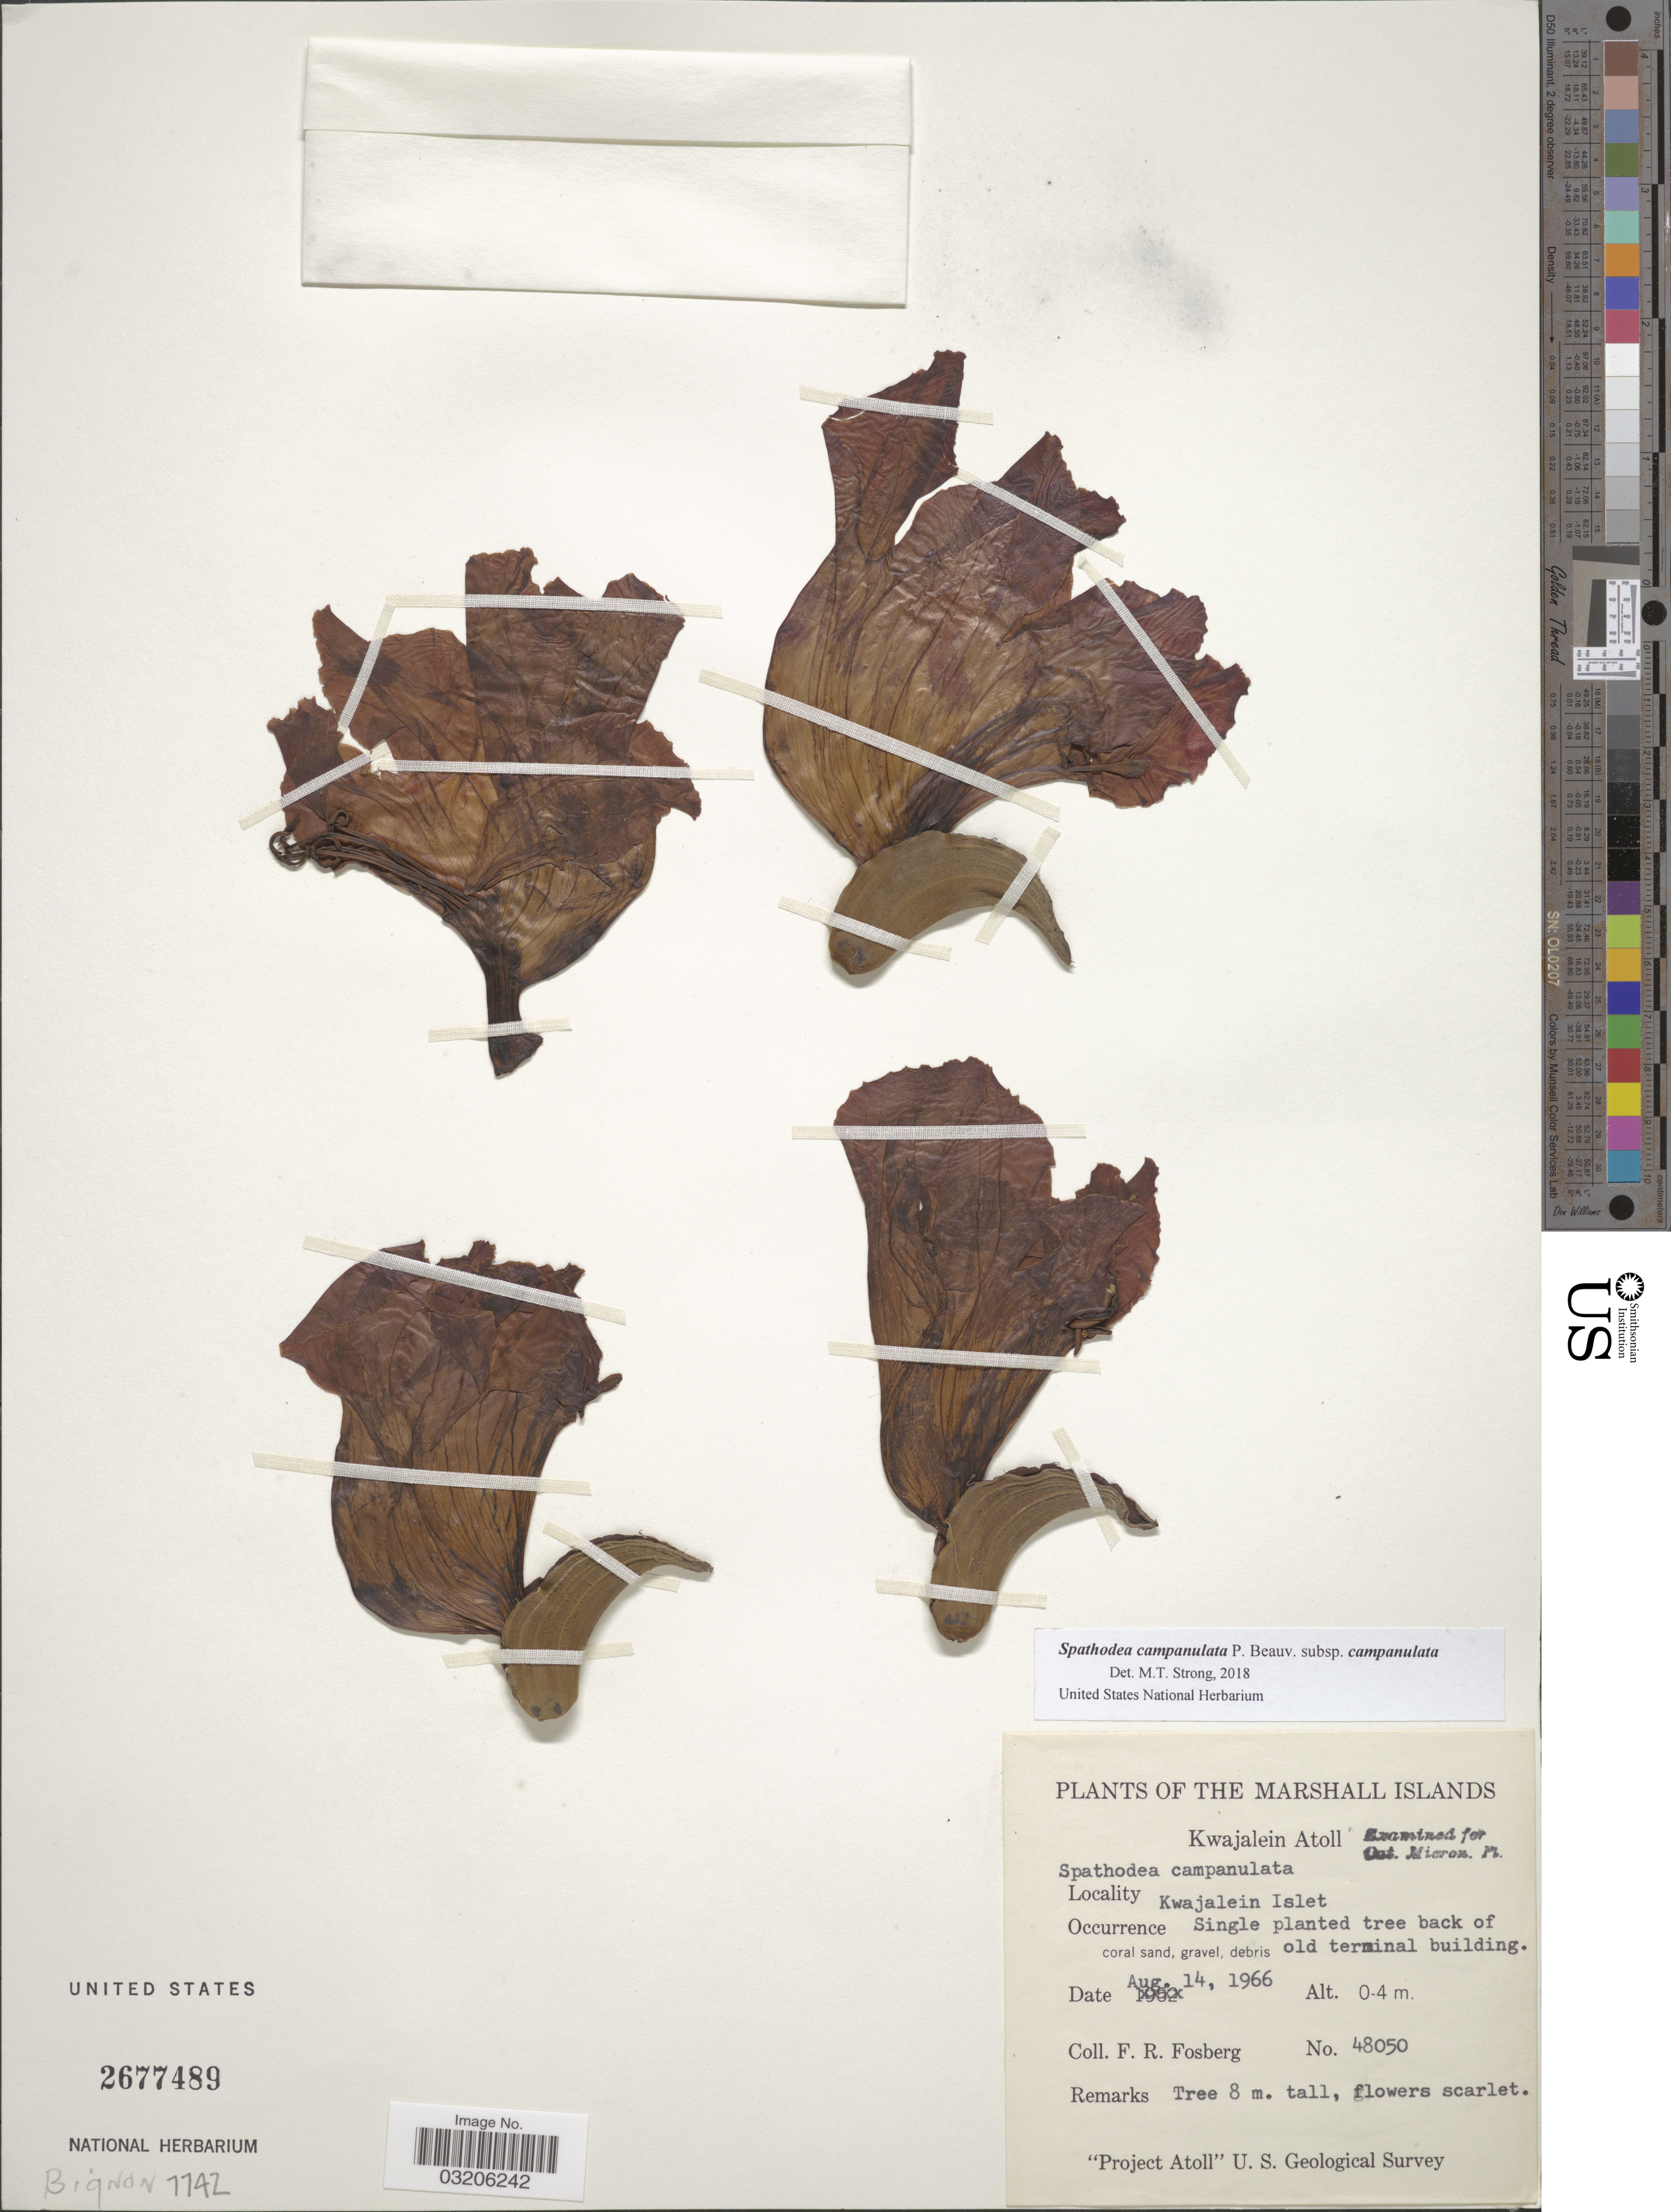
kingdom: Plantae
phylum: Tracheophyta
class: Magnoliopsida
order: Lamiales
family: Bignoniaceae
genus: Spathodea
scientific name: Spathodea campanulata subsp. campanulata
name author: P. Beauv.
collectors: F. R. Fosberg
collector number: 48050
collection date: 1966-08-14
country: Marshall Islands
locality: Kwajalein Atoll. Kwajalein Islet.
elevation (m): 0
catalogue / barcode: US 2677489